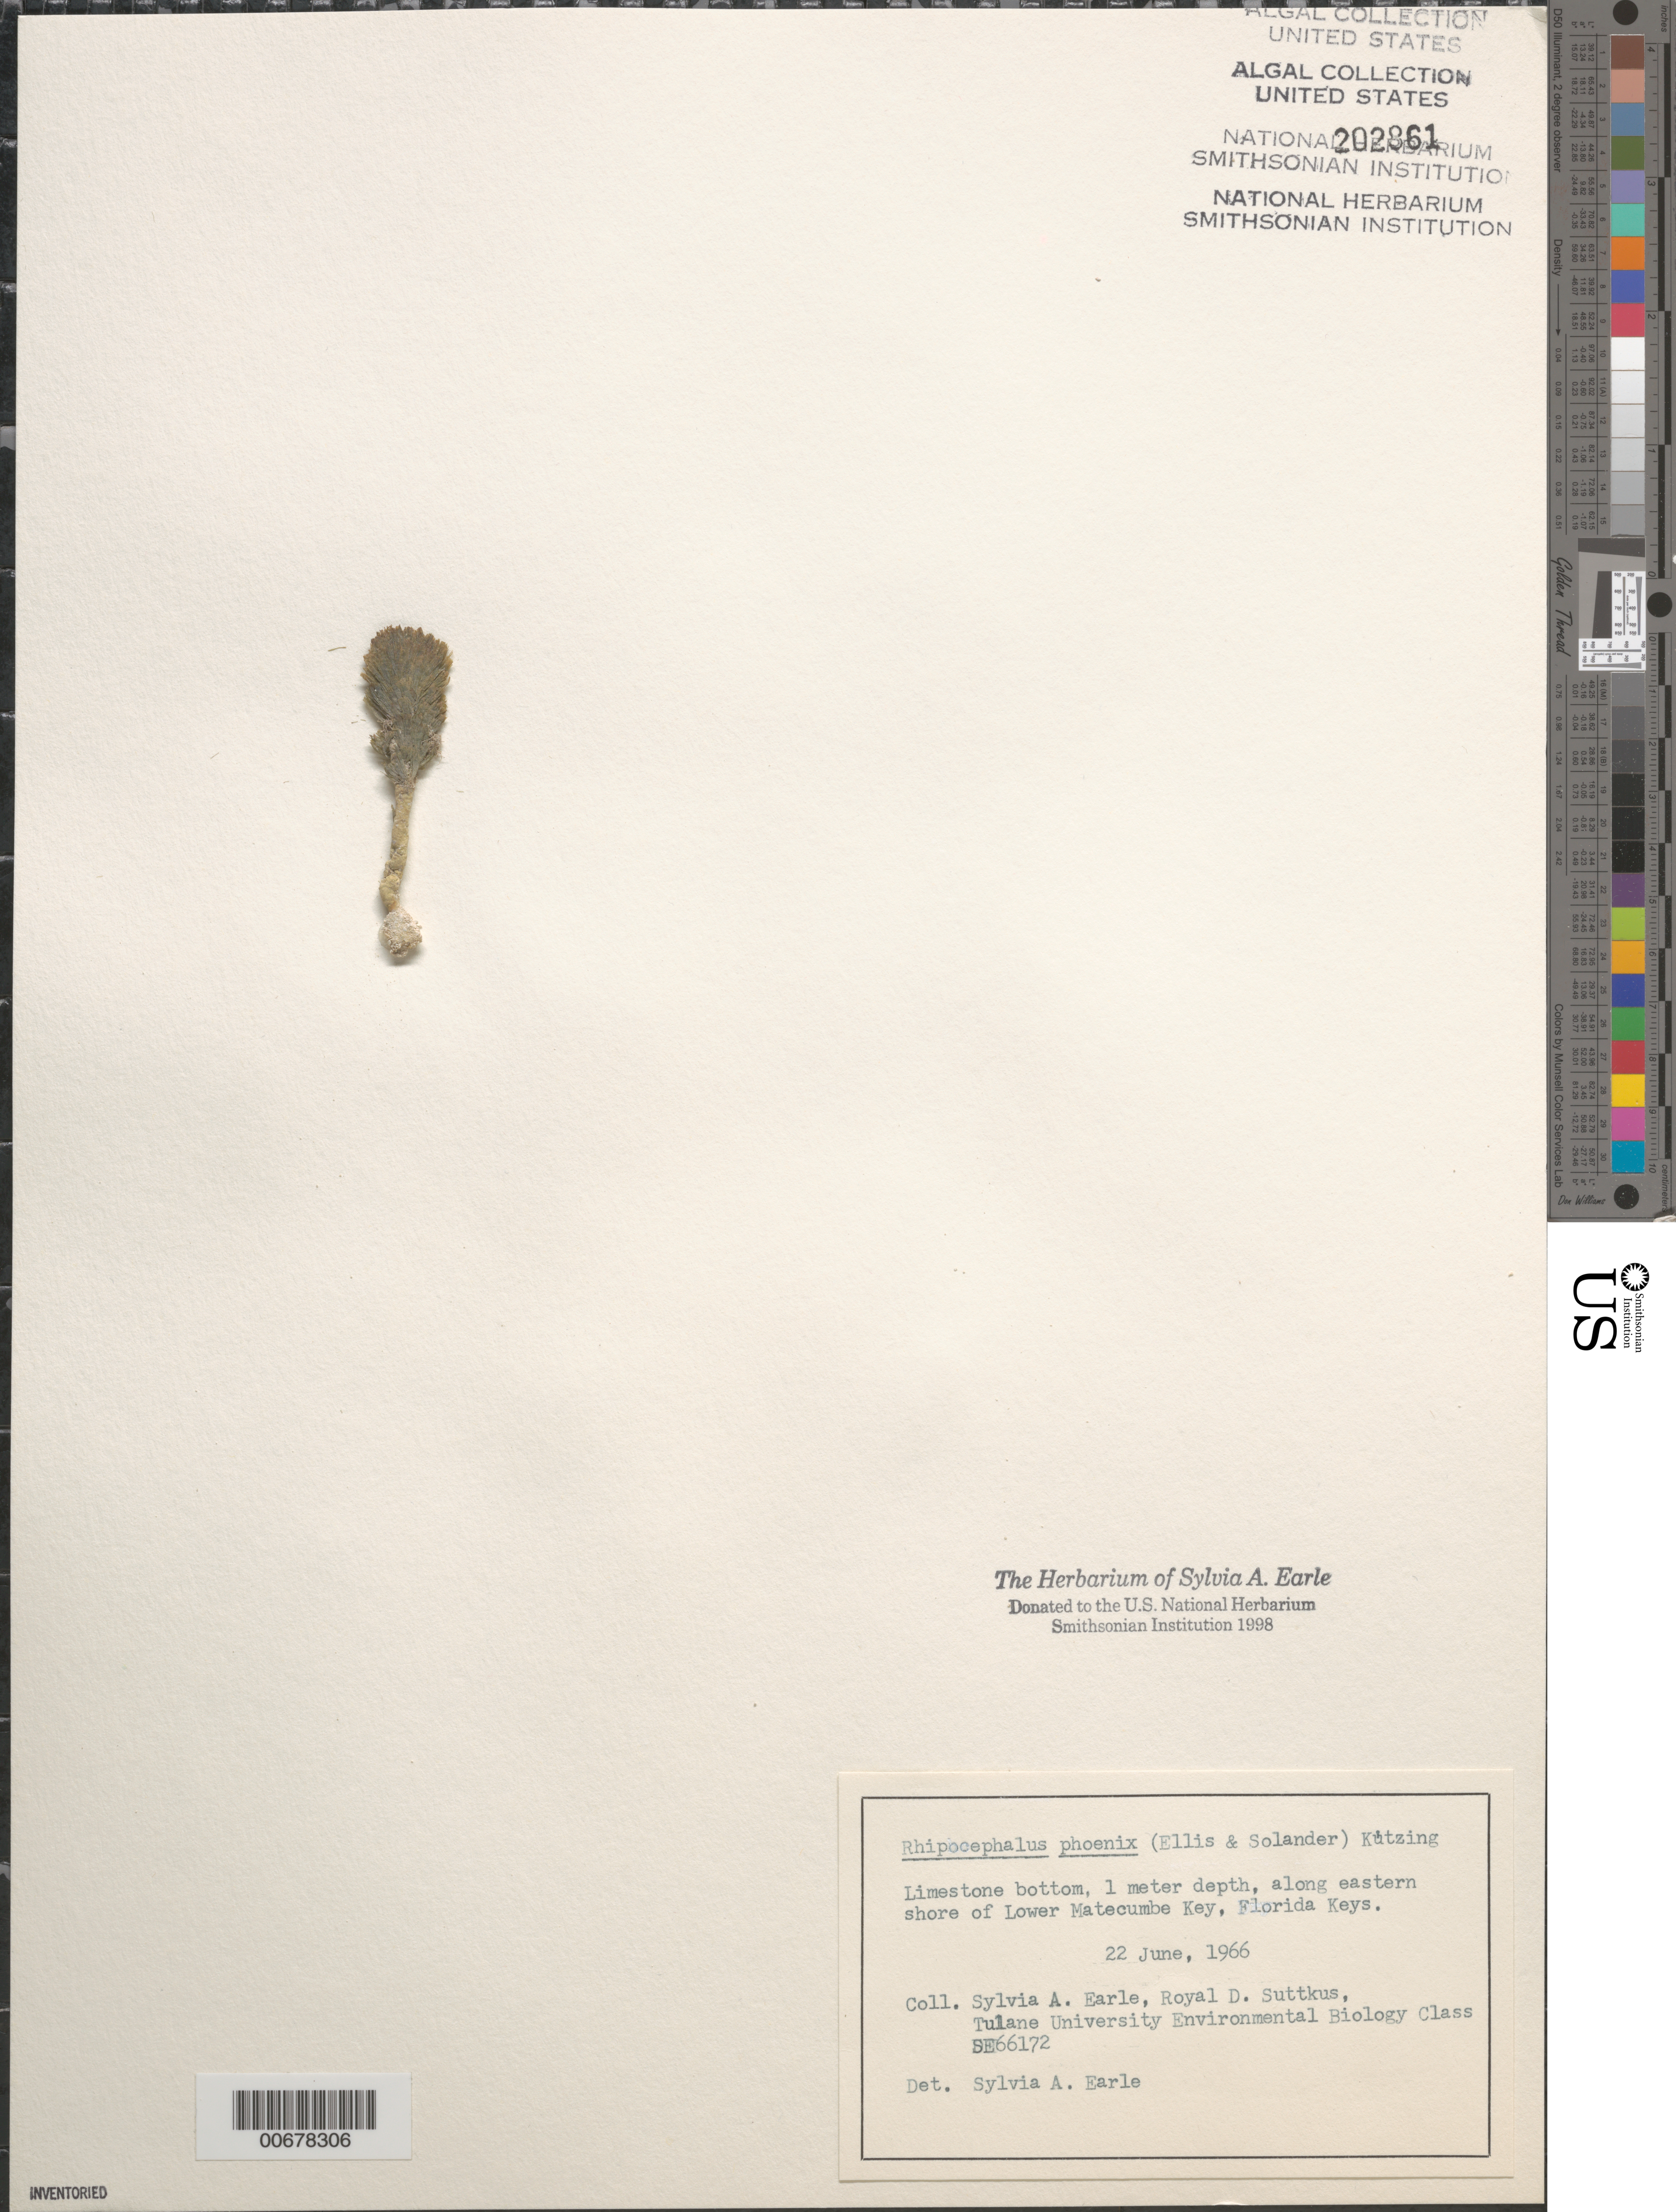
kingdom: Plantae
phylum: Chlorophyta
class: Ulvophyceae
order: Bryopsidales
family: Udoteaceae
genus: Rhipocephalus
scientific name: Rhipocephalus phoenix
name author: (J. Ellis & Sol.) Kütz.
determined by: Earle, S. A.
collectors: S. A. Earle, R. Suttkus & Tulane Univ. Env. Biol. Class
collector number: SE 66172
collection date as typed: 22 Jun 1966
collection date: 1966-06-22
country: United States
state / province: Florida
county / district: Monroe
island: Lower Matecumbe Key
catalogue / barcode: US 202861